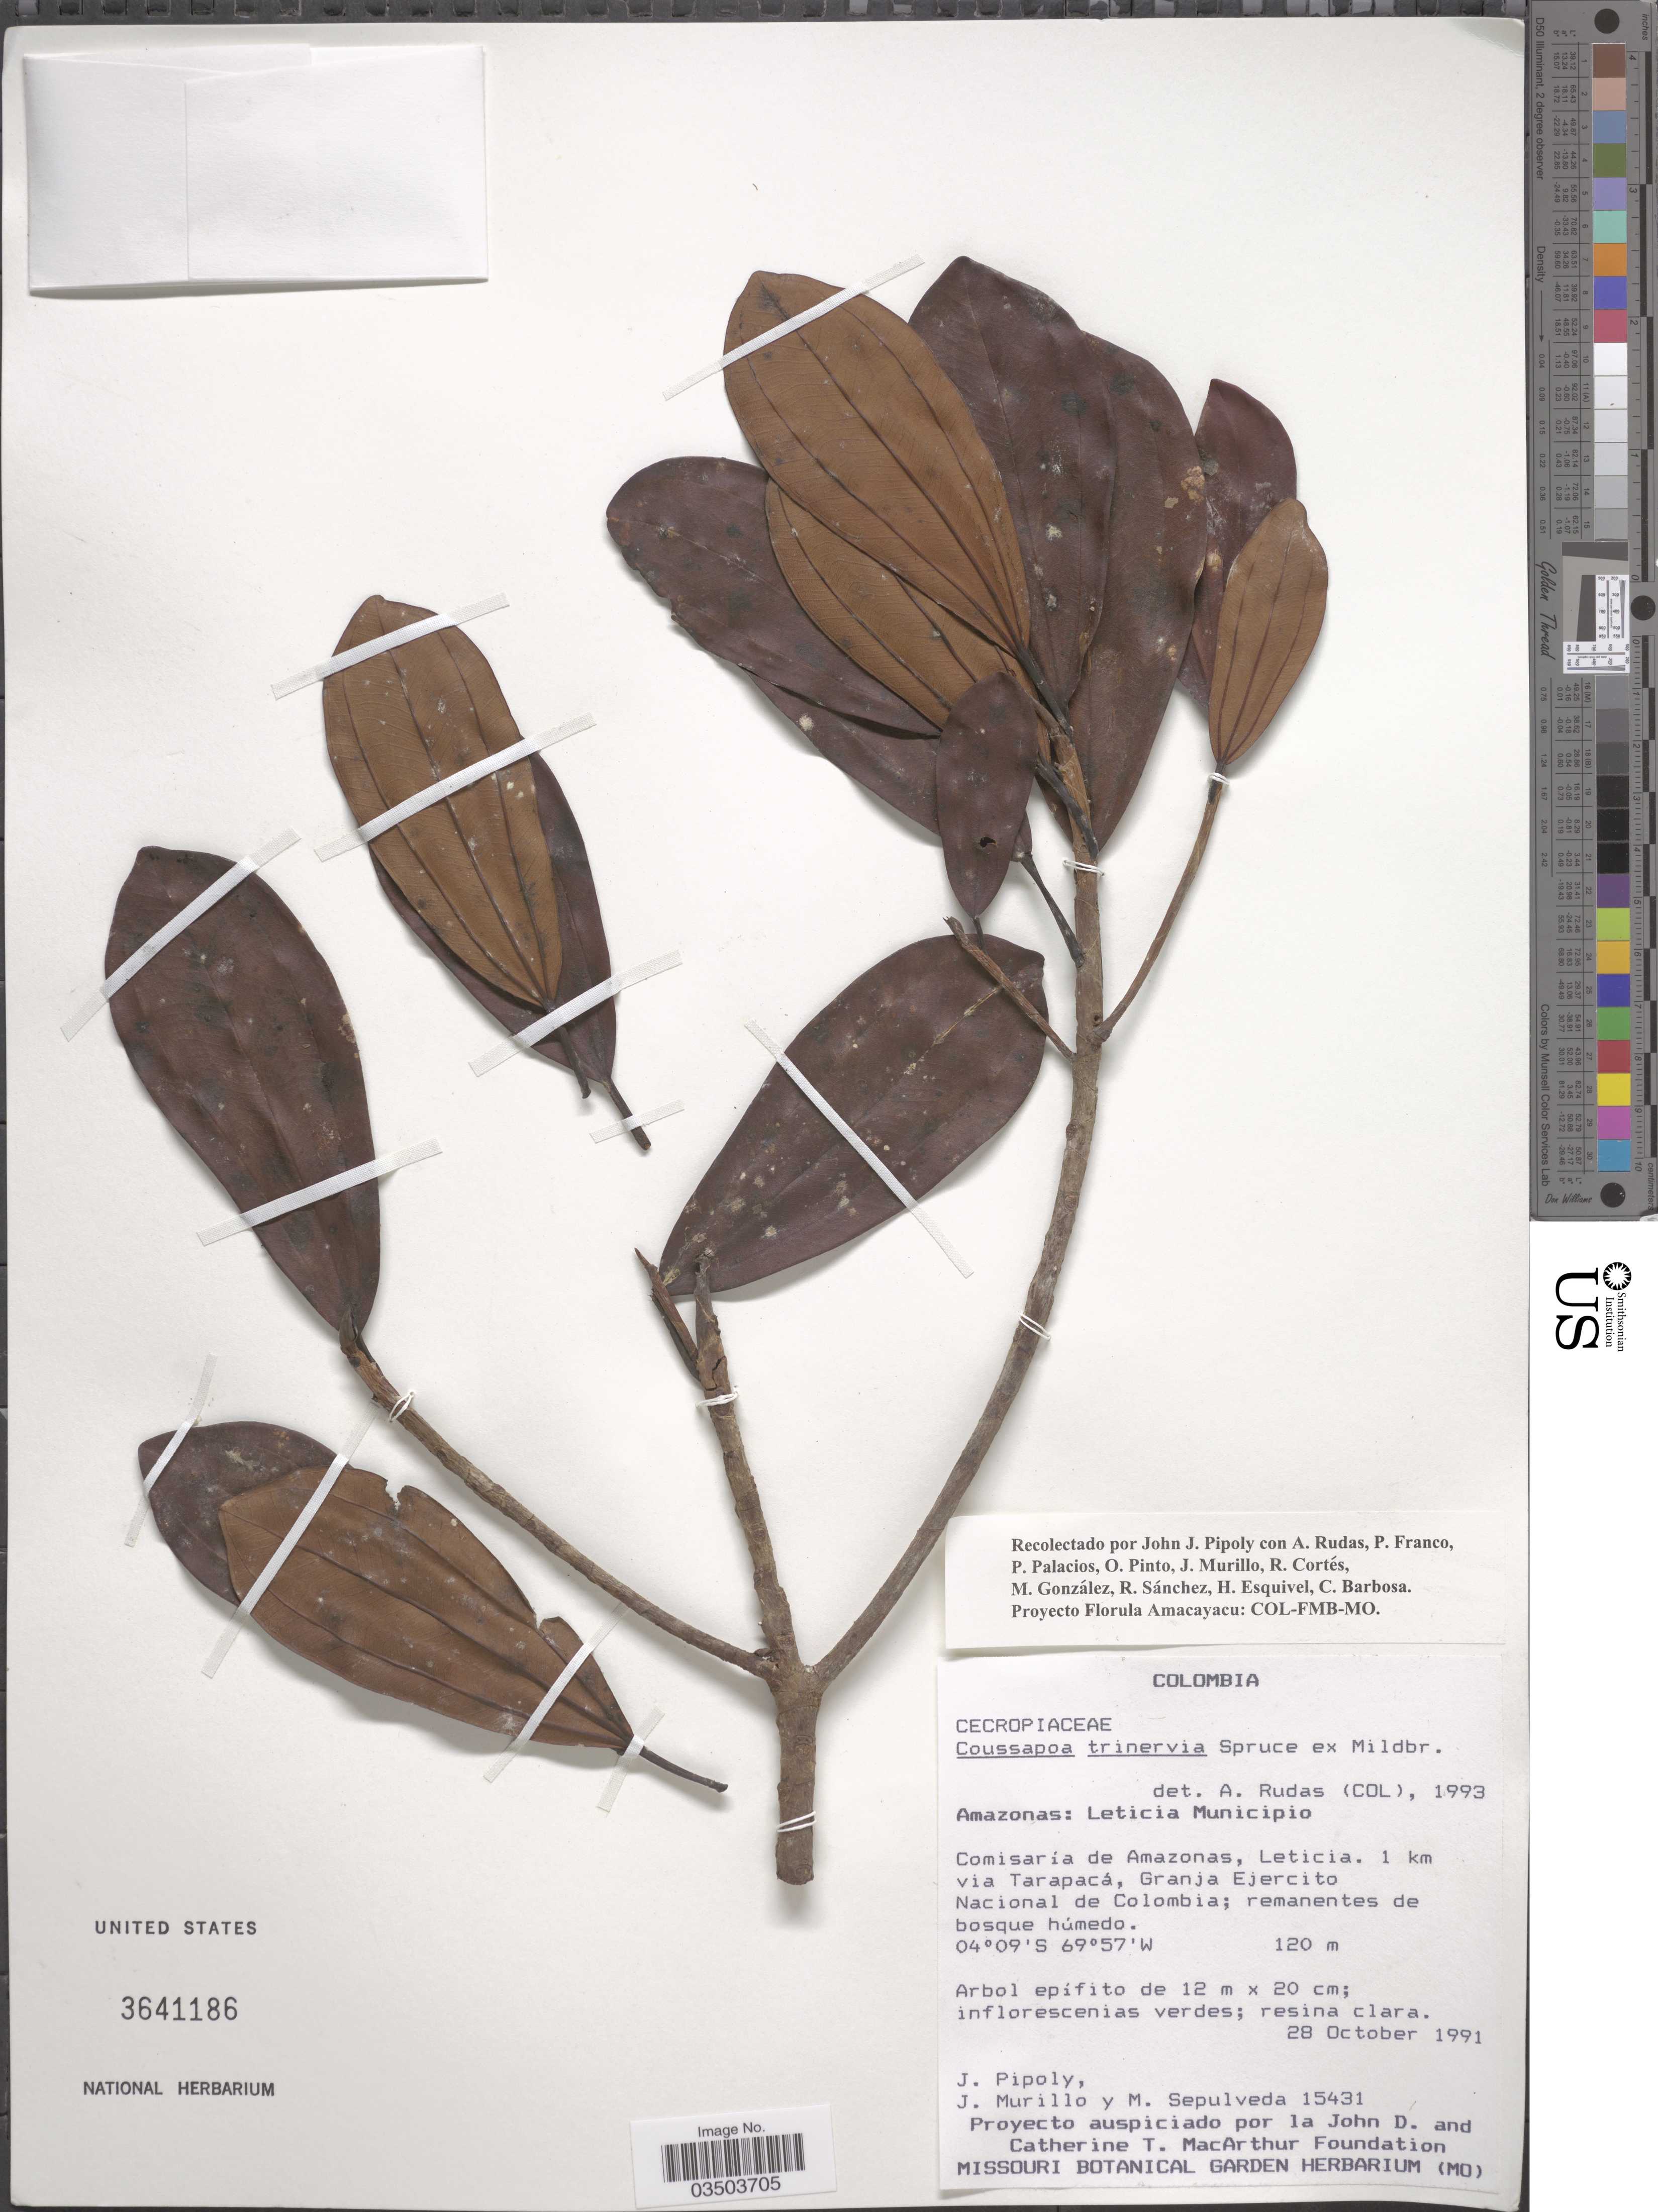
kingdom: Plantae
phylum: Tracheophyta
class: Magnoliopsida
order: Rosales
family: Urticaceae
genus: Coussapoa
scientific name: Coussapoa trinervia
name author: Spruce ex Mildbr.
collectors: J. J. Pipoly, J. C. Murillo-A. & M. Sepulveda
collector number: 15431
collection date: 1991-10-28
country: Colombia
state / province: Amazônas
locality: Leticia Municipio. Comisaría de Amazonas, Leticia. 1 km via Tarapacá, Granja Ejercito Nacional de Colombia.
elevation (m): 120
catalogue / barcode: US 3641186